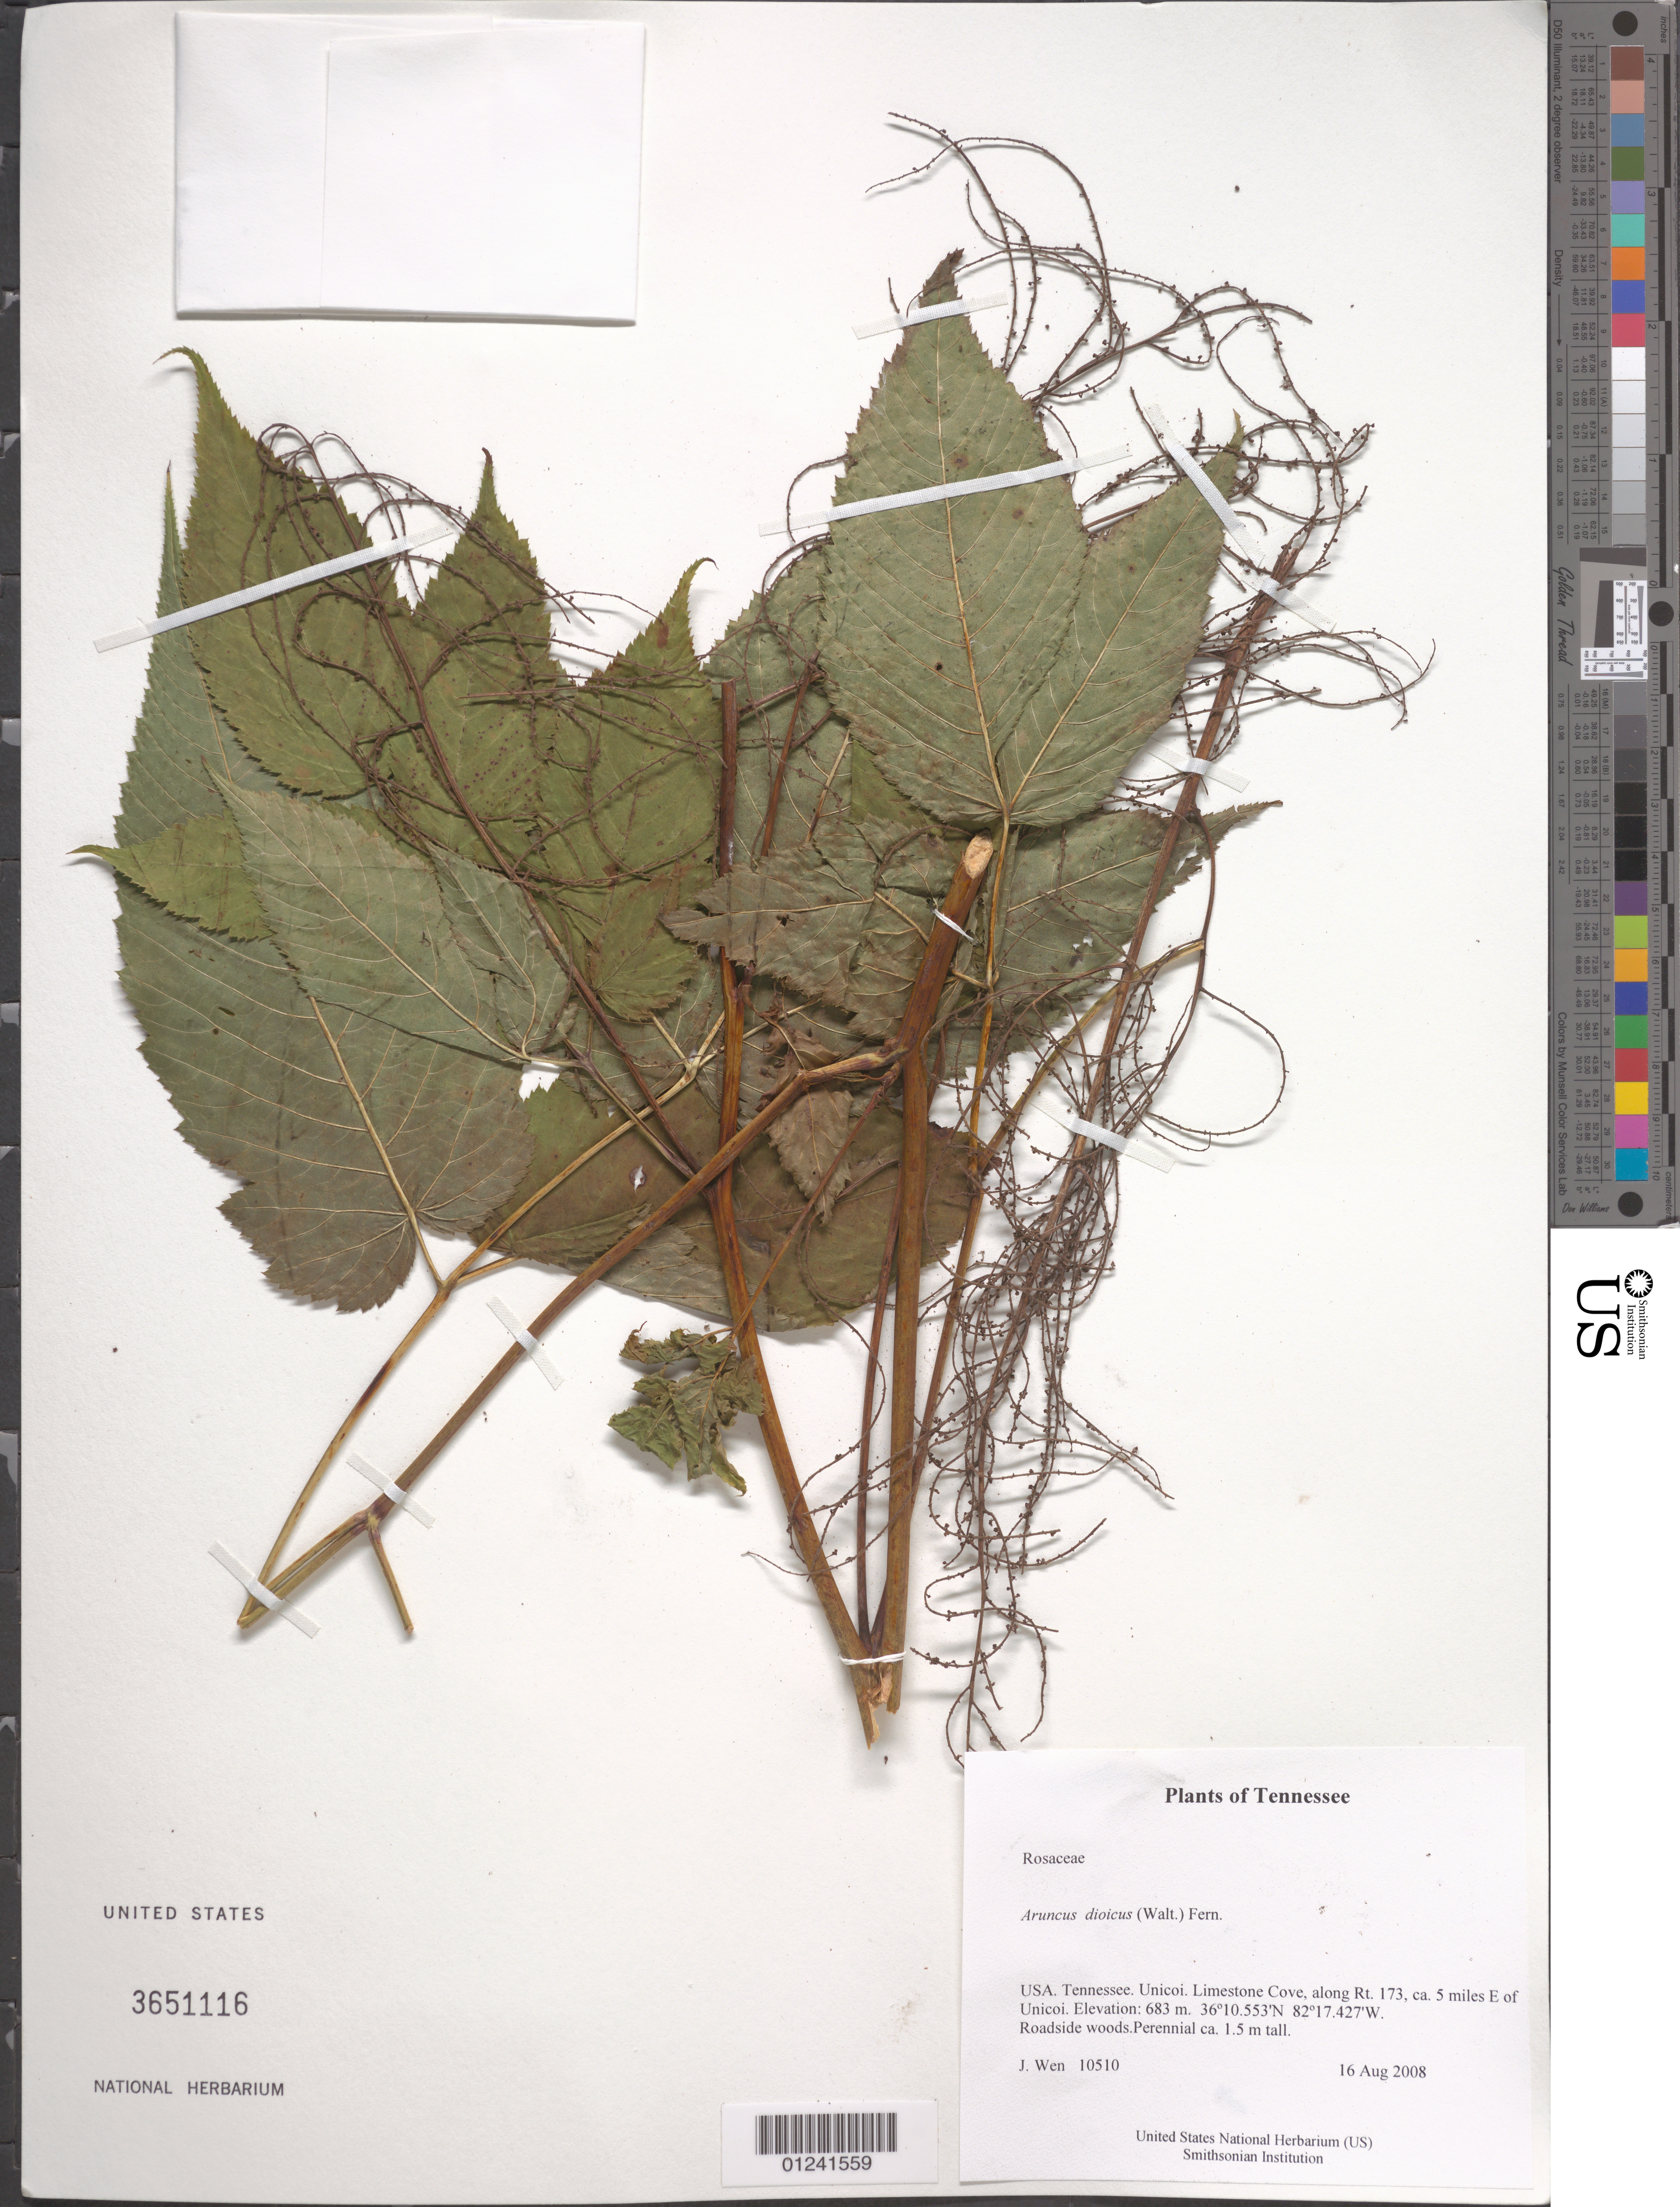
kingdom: Plantae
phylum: Tracheophyta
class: Magnoliopsida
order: Rosales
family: Rosaceae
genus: Aruncus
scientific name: Aruncus dioicus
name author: (Walter) Fernald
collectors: J. Wen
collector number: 10510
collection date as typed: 16 Aug 2008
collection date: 2008-08-16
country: United States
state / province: Tennessee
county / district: Unicoi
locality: Limestone Cove, along Rt. 173, ca. 5 miles E of Unicoi.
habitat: Roadside woods.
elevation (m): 683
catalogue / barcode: US 3651116